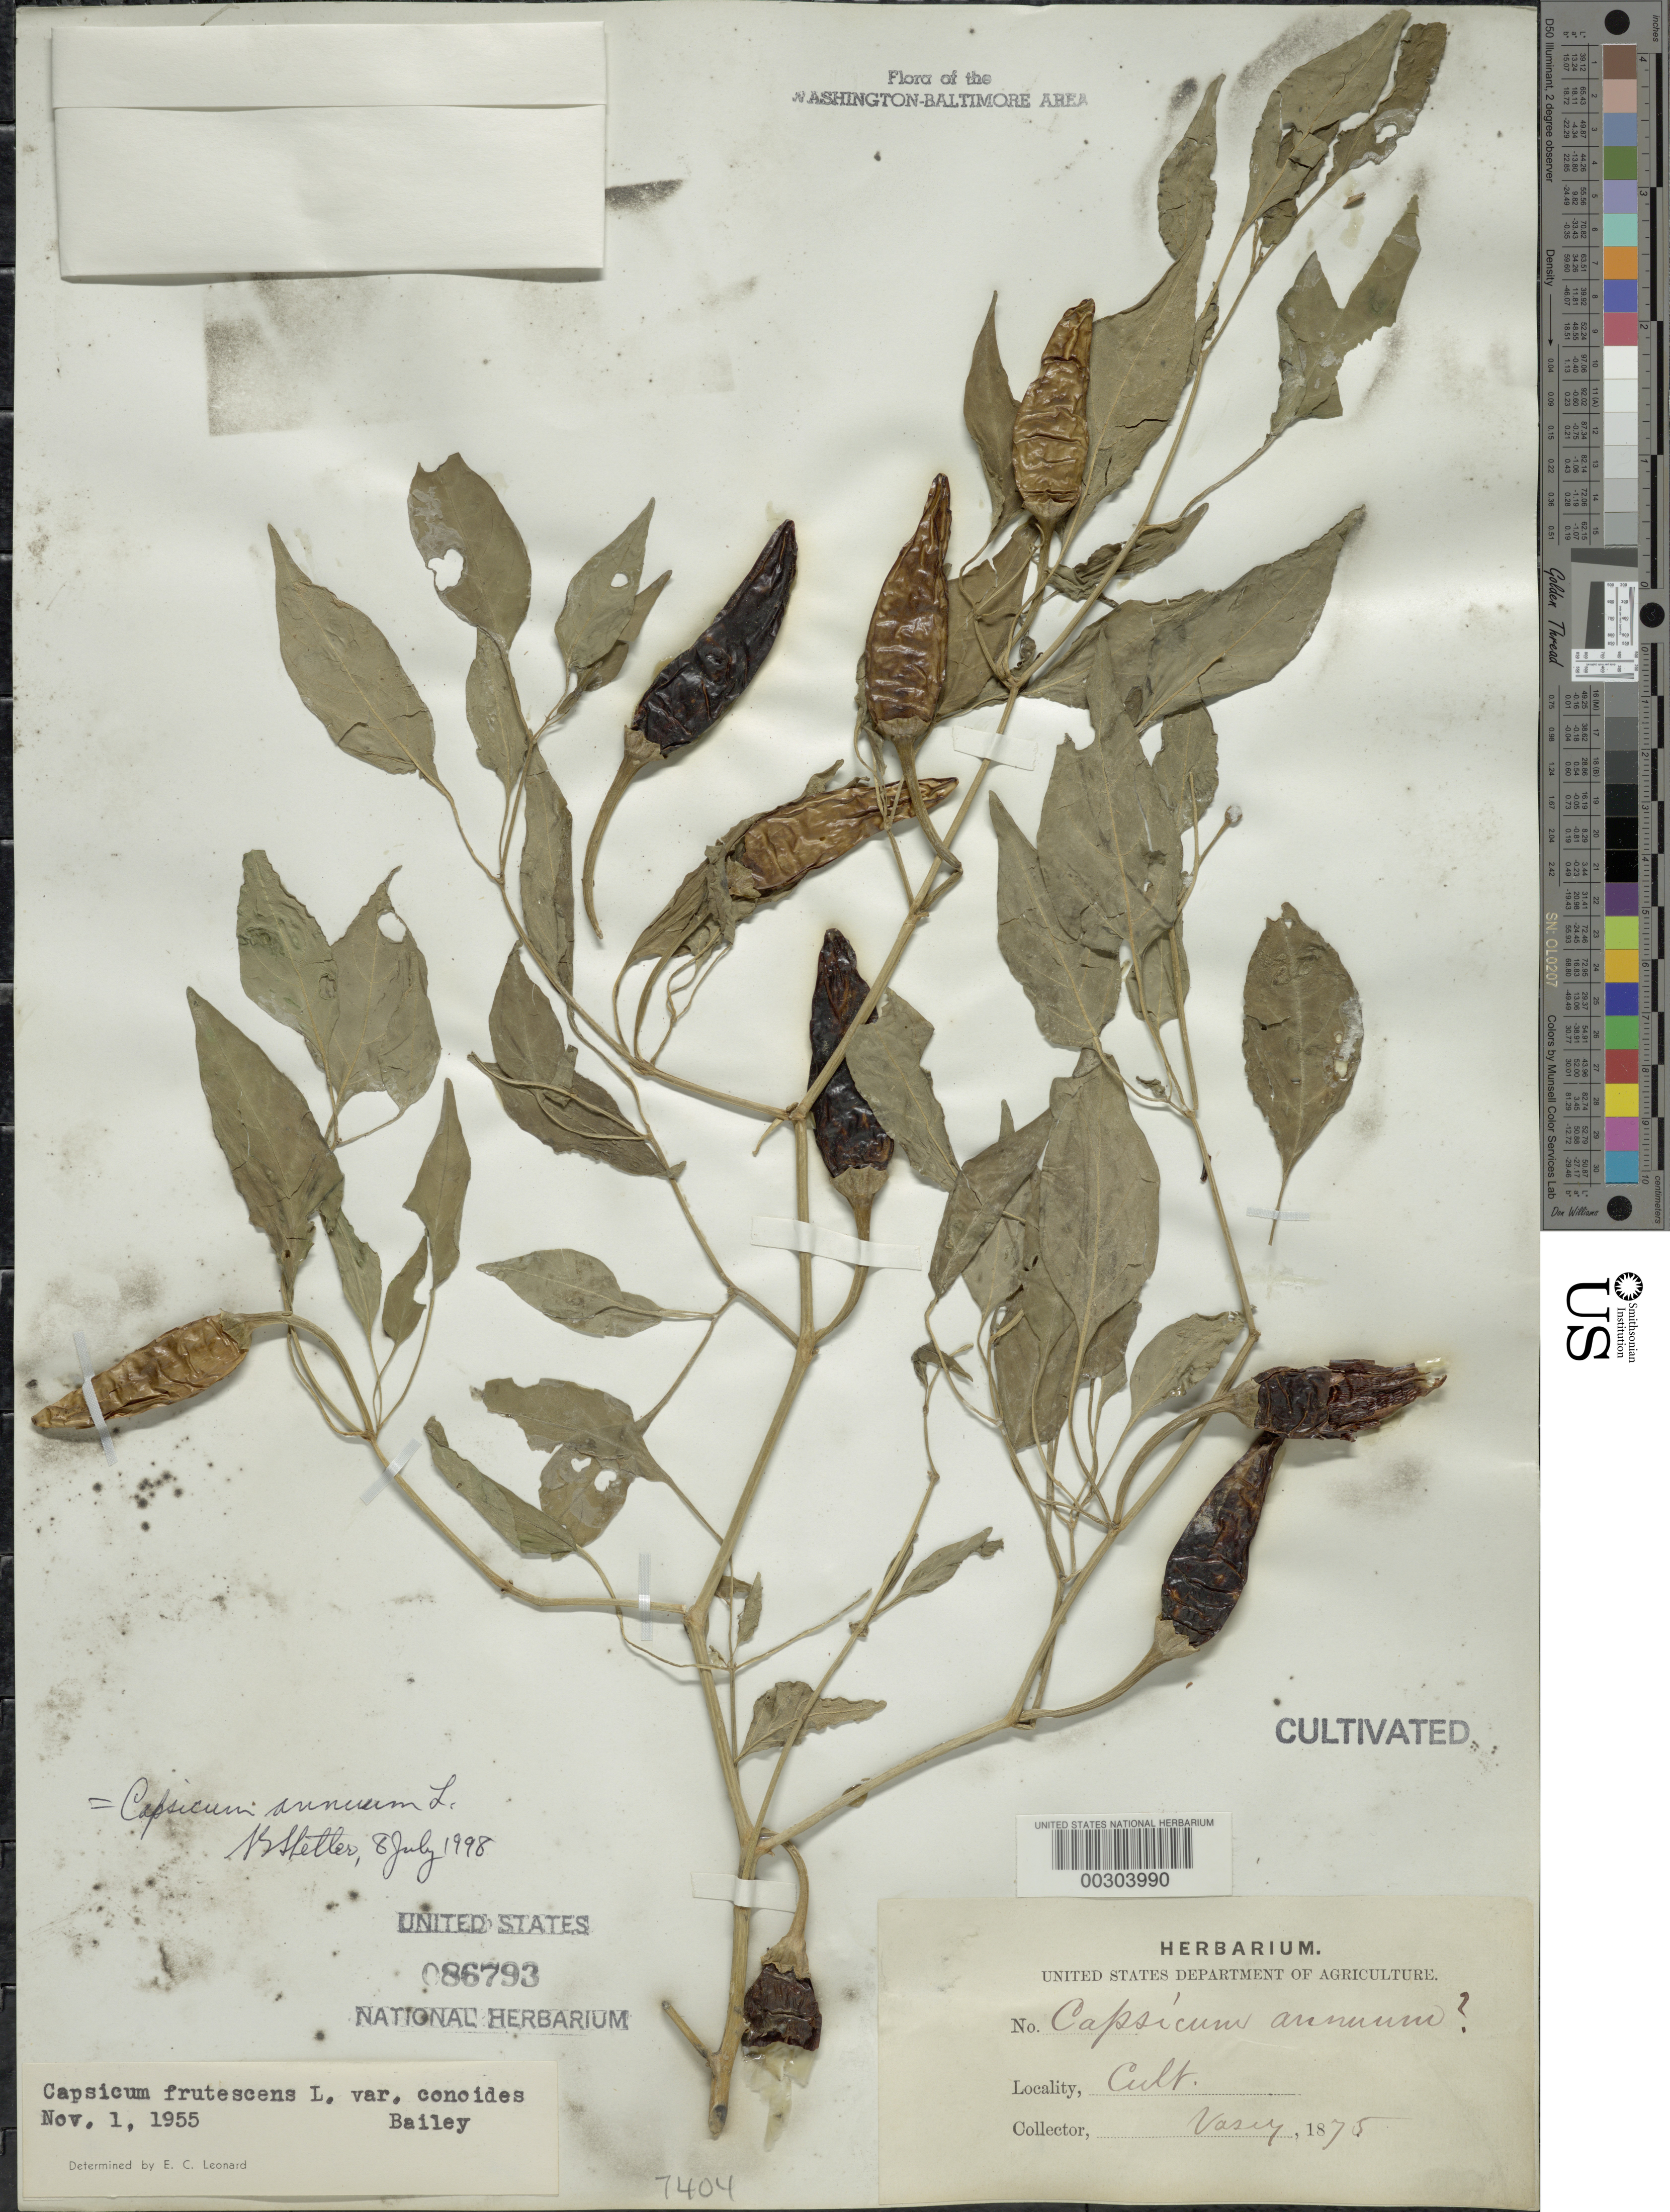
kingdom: Plantae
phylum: Tracheophyta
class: Magnoliopsida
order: Solanales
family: Solanaceae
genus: Capsicum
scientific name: Capsicum annuum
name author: L.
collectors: G. R. Vasey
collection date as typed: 1875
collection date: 1875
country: United States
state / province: District of Columbia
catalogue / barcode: US 86793